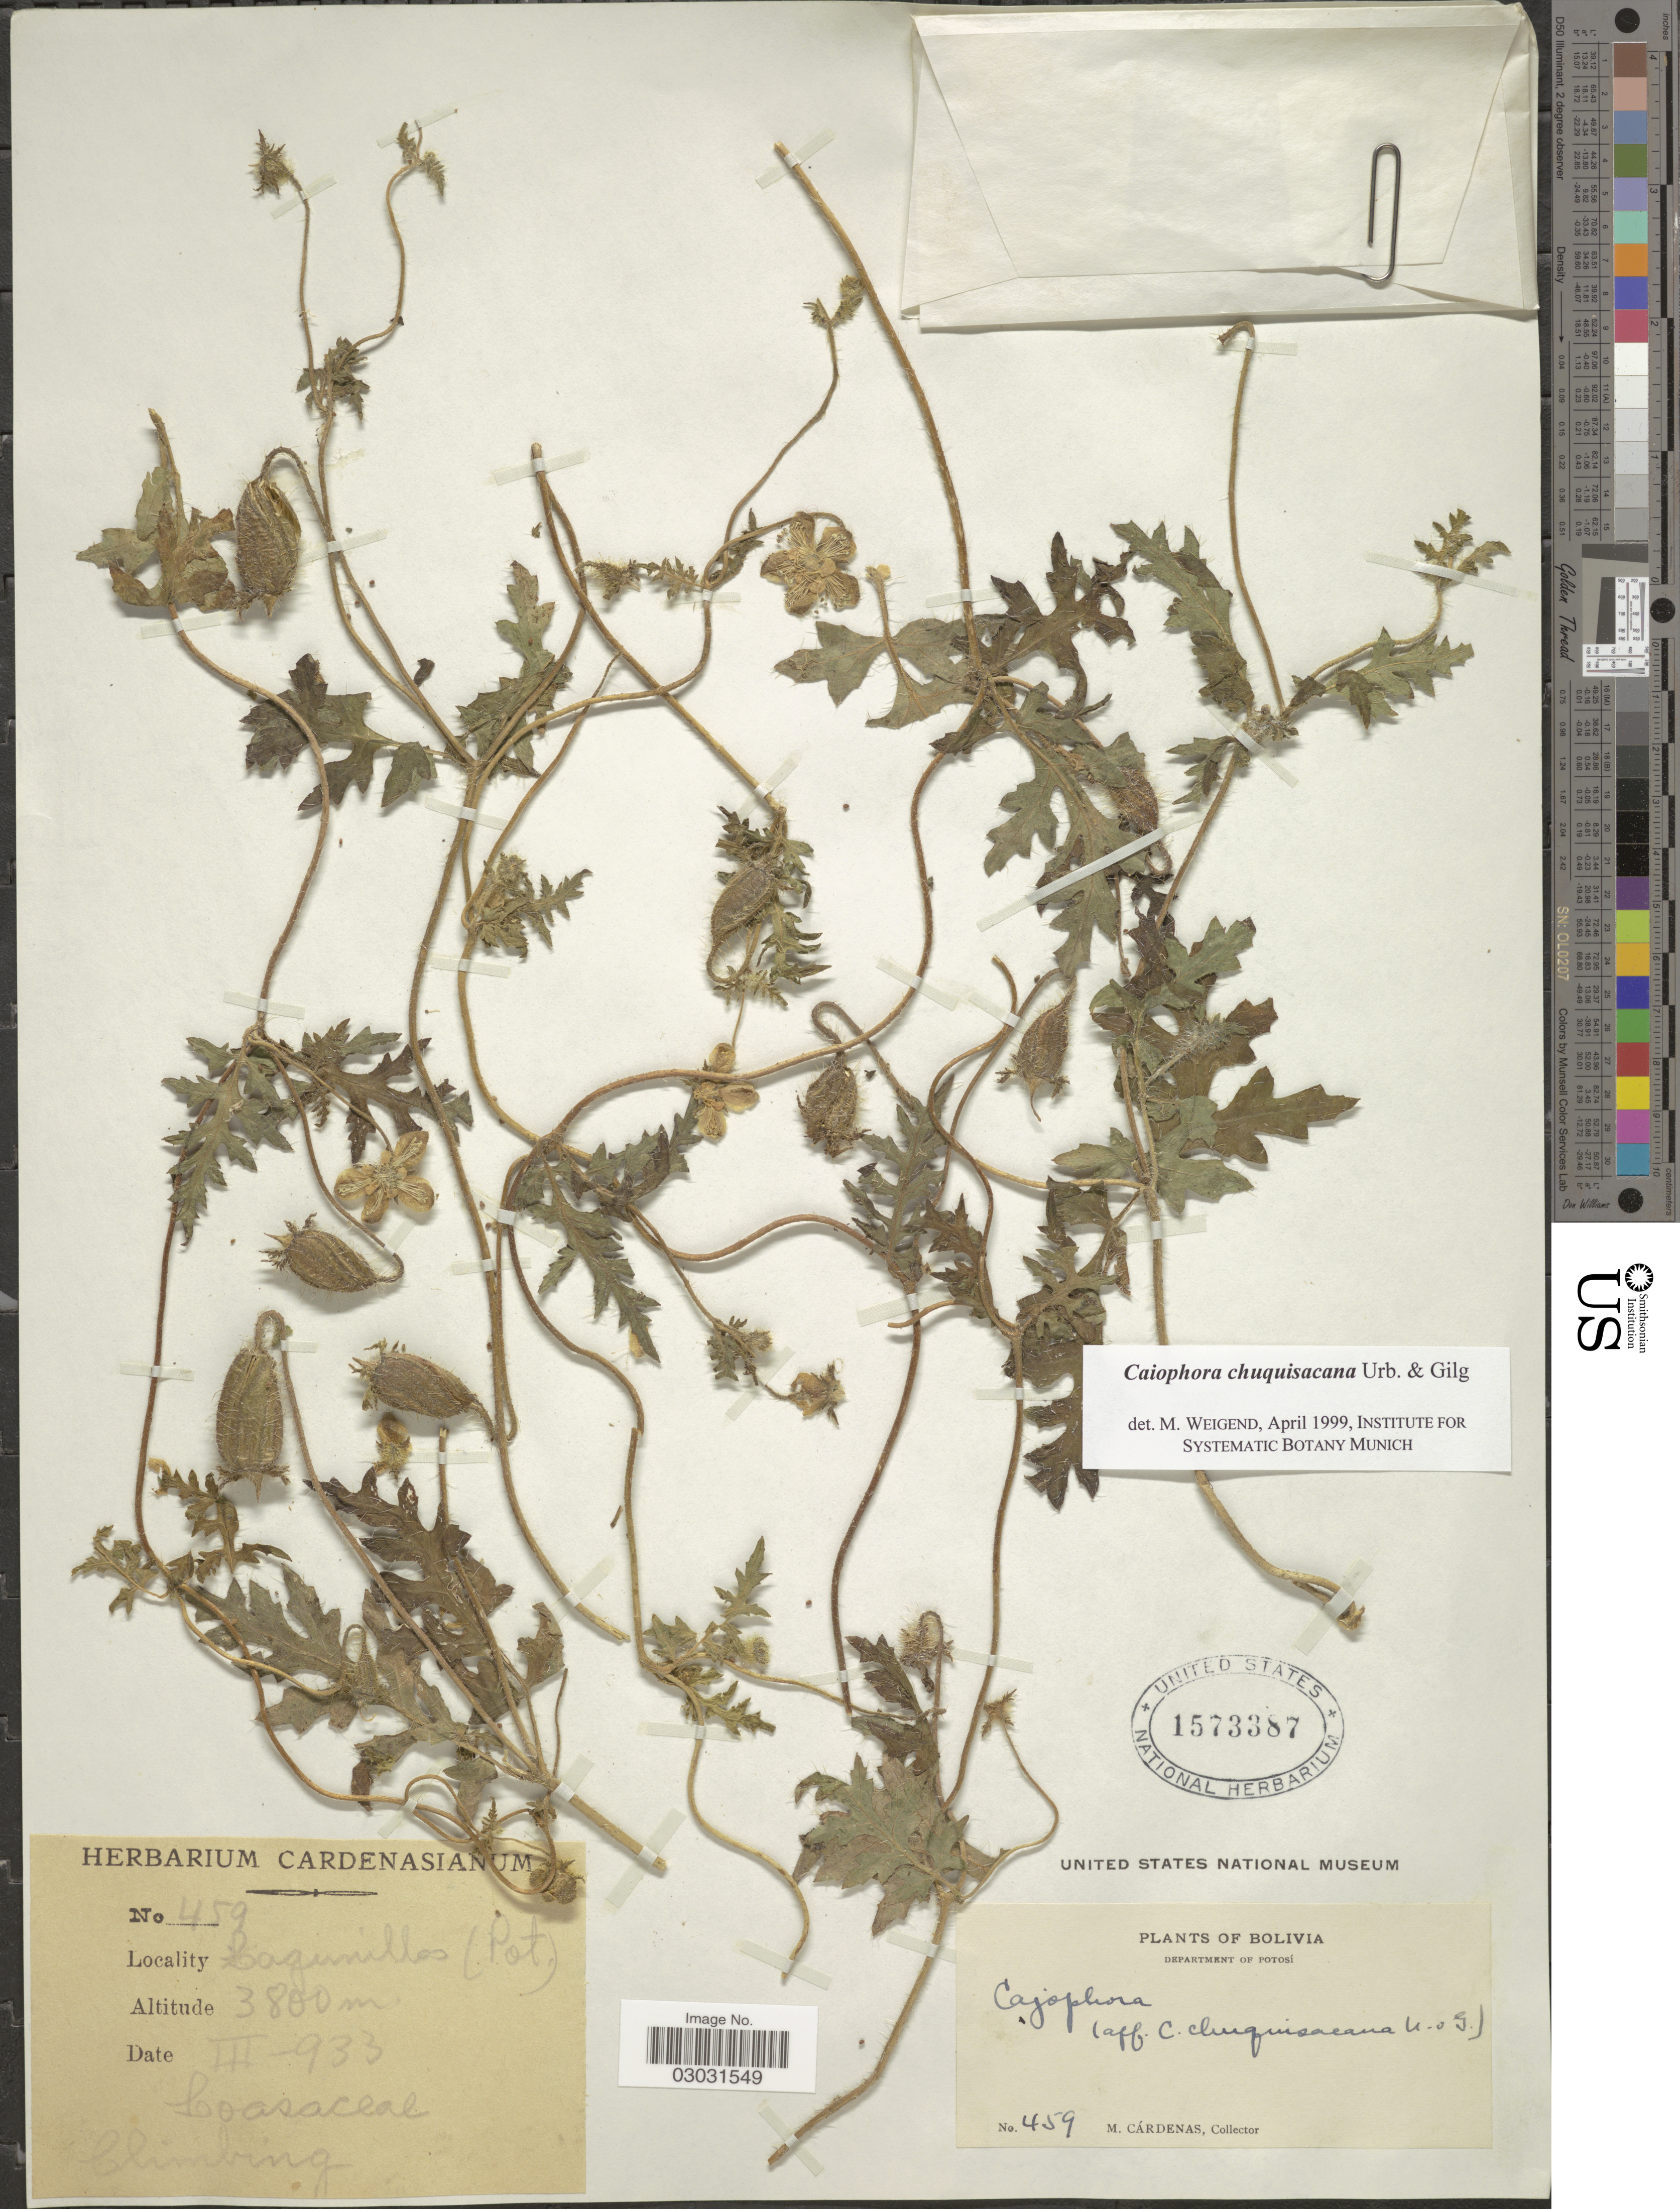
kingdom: Plantae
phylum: Tracheophyta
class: Magnoliopsida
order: Cornales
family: Loasaceae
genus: Caiophora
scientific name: Caiophora chuquisacana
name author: Urb. & Gilg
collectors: M. Cárdenas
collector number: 459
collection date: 1933-03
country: Bolivia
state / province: Potosi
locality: Lagunillas, Department of Potosí.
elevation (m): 3800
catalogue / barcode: US 1573387